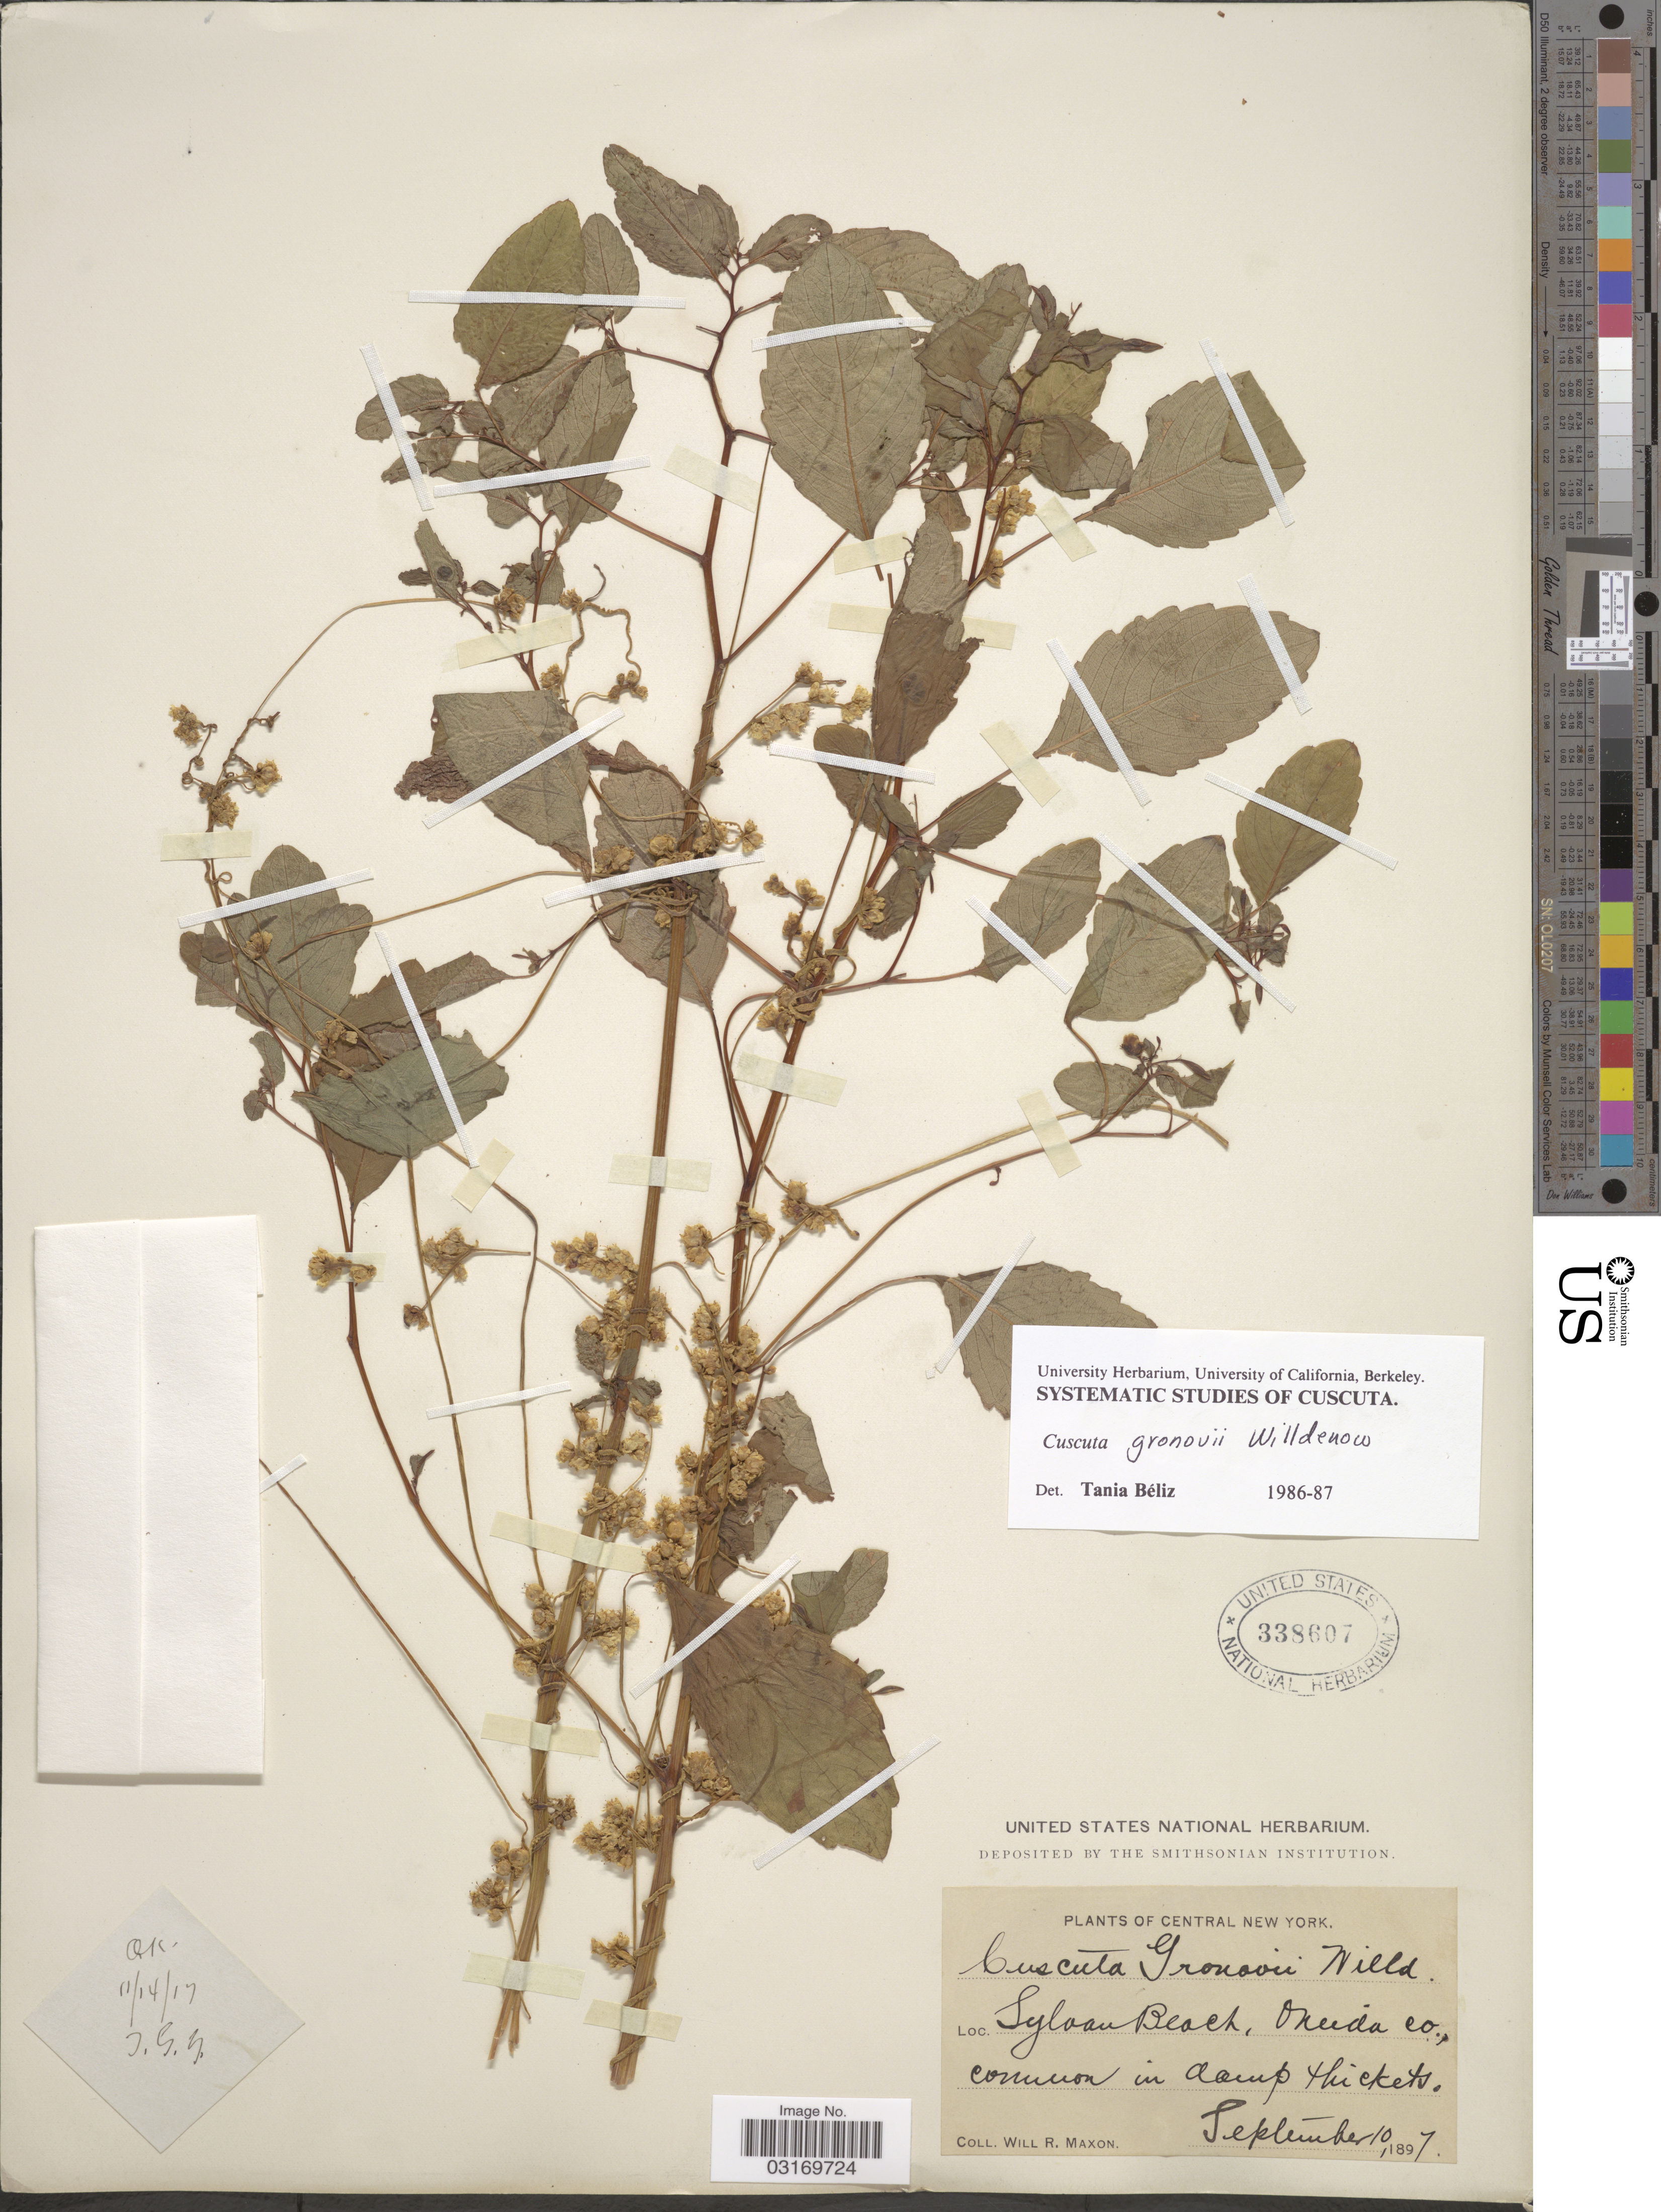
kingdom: Plantae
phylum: Tracheophyta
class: Magnoliopsida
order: Solanales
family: Convolvulaceae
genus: Cuscuta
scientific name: Cuscuta gronovii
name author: Willd. ex Schult.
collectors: W. R. Maxon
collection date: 1897-09-10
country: United States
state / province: New York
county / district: Oneida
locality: Central New York. Sylvan Beach, Oneida Co.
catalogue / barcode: US 338607